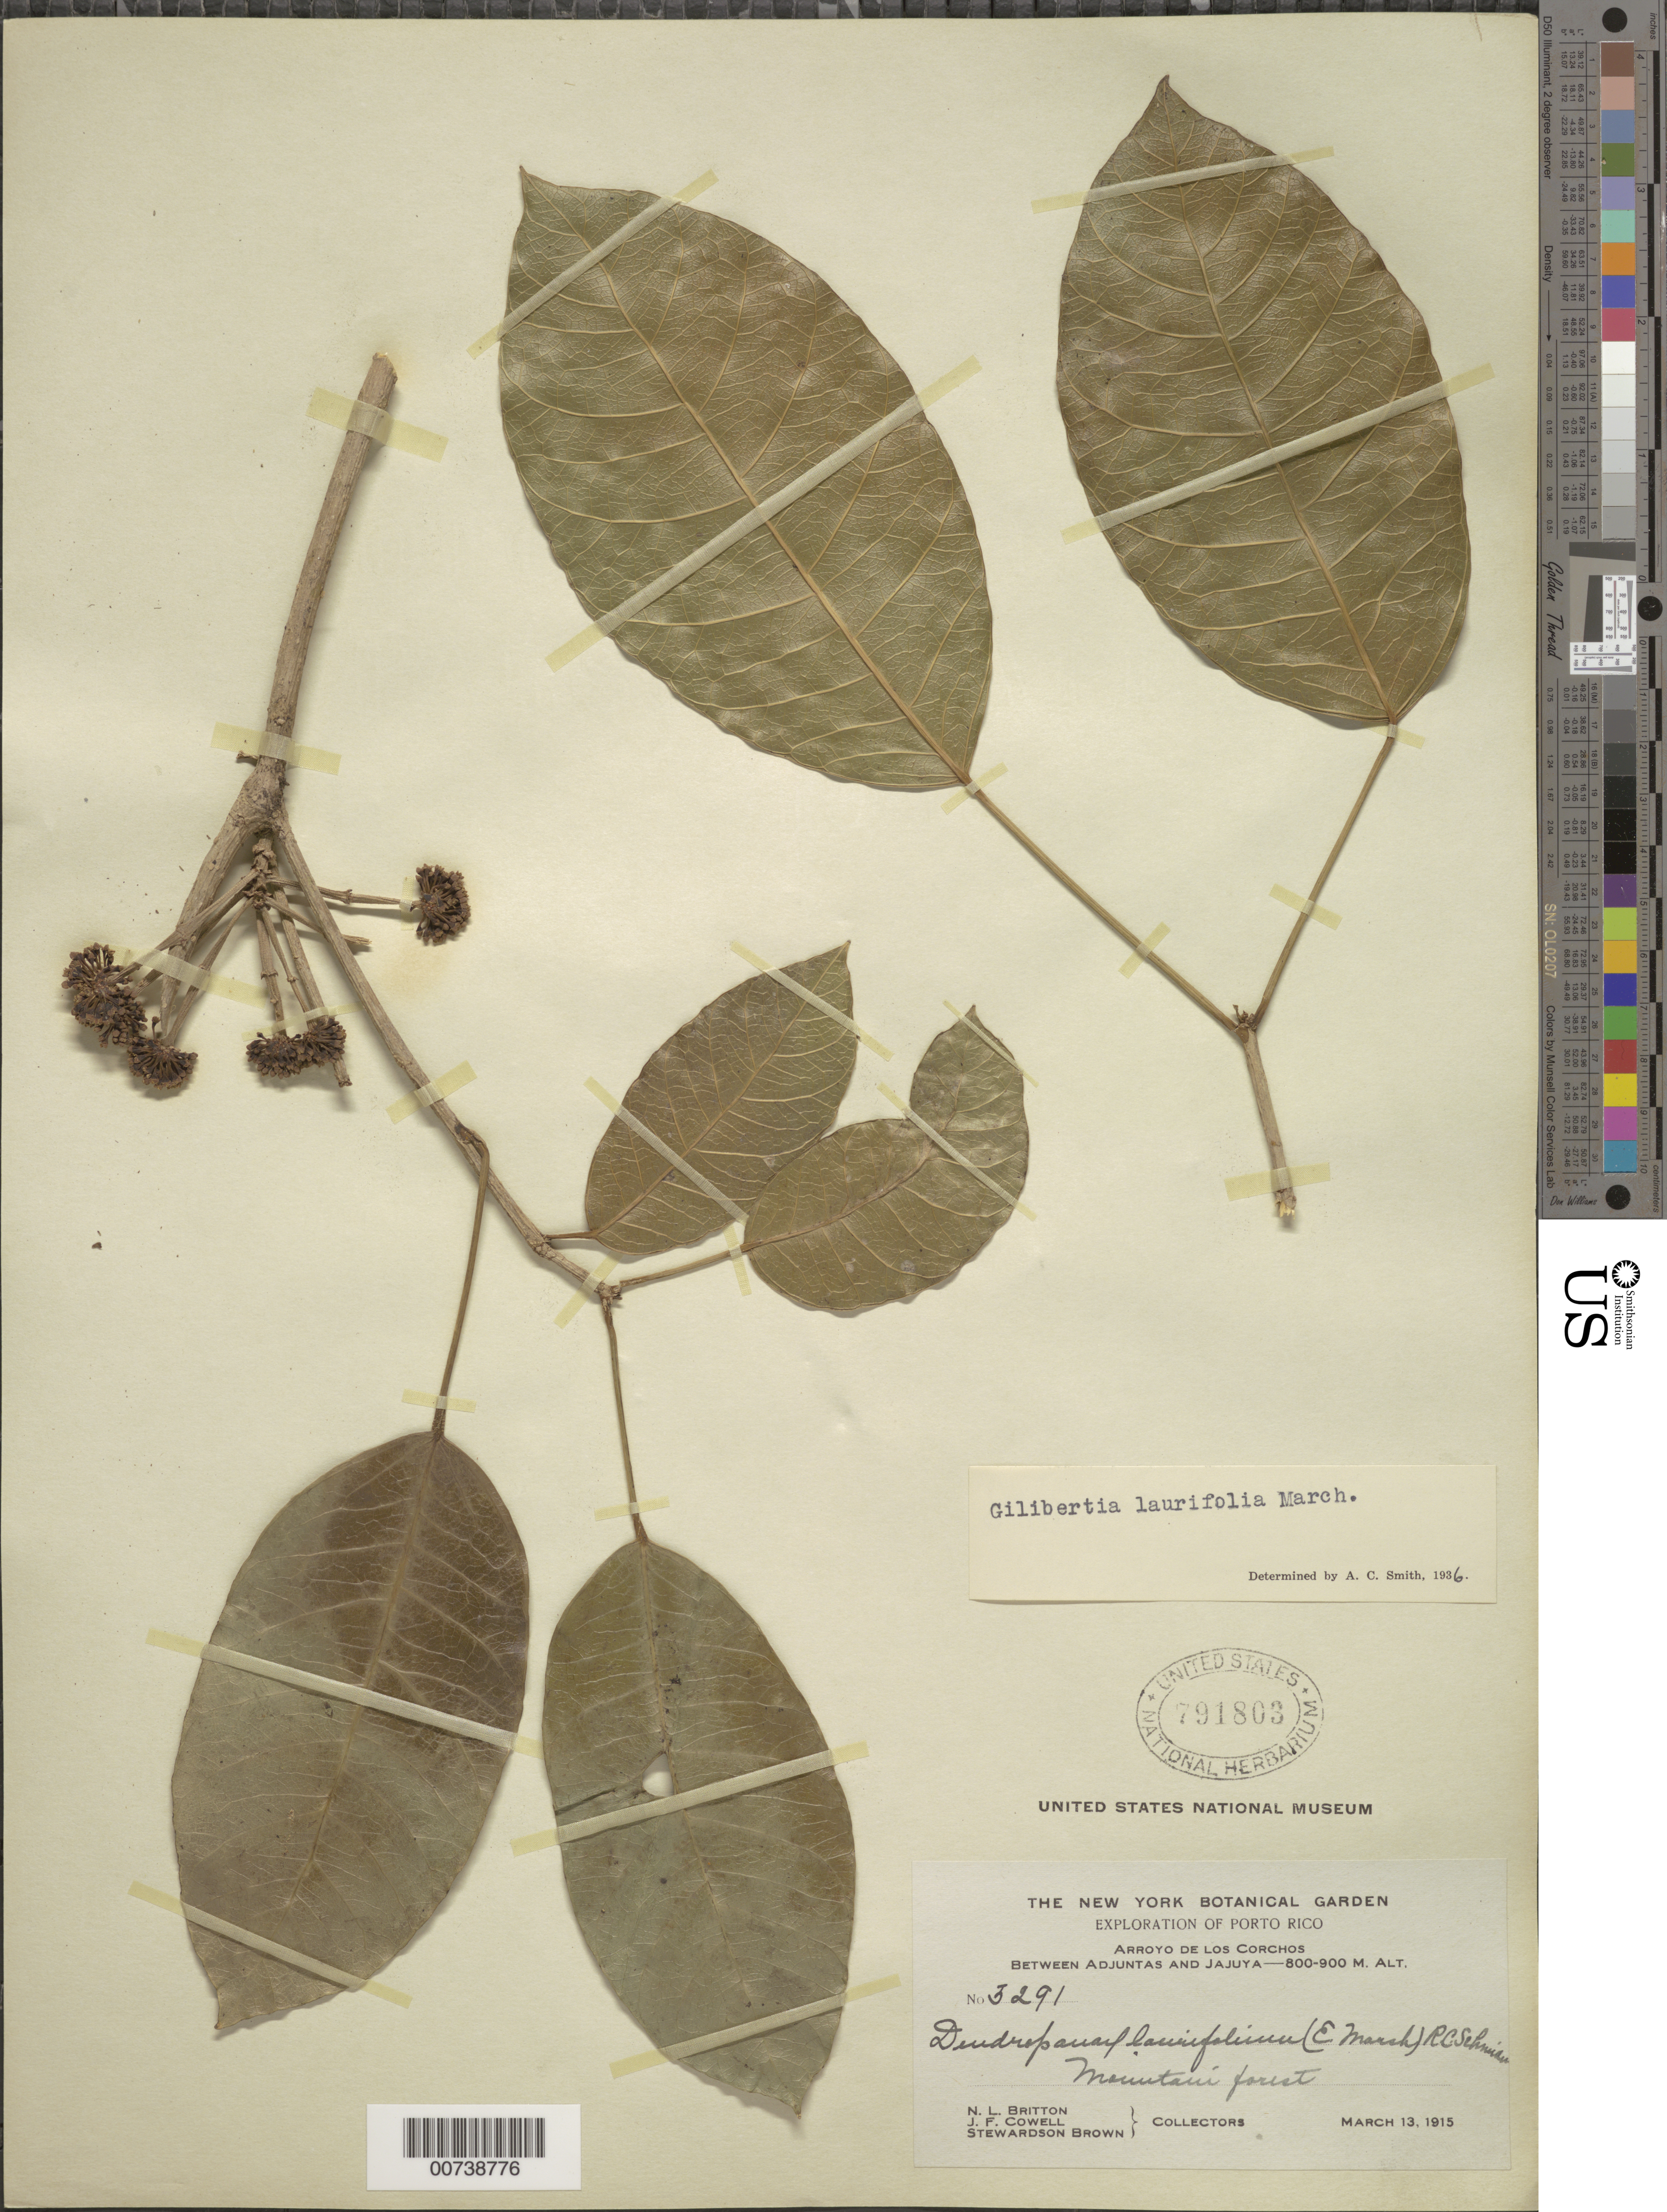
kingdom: Plantae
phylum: Tracheophyta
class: Magnoliopsida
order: Apiales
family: Araliaceae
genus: Dendropanax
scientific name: Dendropanax laurifolius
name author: (Marchal ex Urb.) Decne. & Planch. ex R.C. Schneid.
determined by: Smith, A. C.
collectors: N. Britton, J. F. Cowell & S. Brown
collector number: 3291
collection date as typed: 13 Mar 1915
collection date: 1915-03-13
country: Puerto Rico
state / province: Jayuya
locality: Arroyo de Los Corchos between Adjuntas and Jayuya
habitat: Mountain forest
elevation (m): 800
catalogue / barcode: US 791803